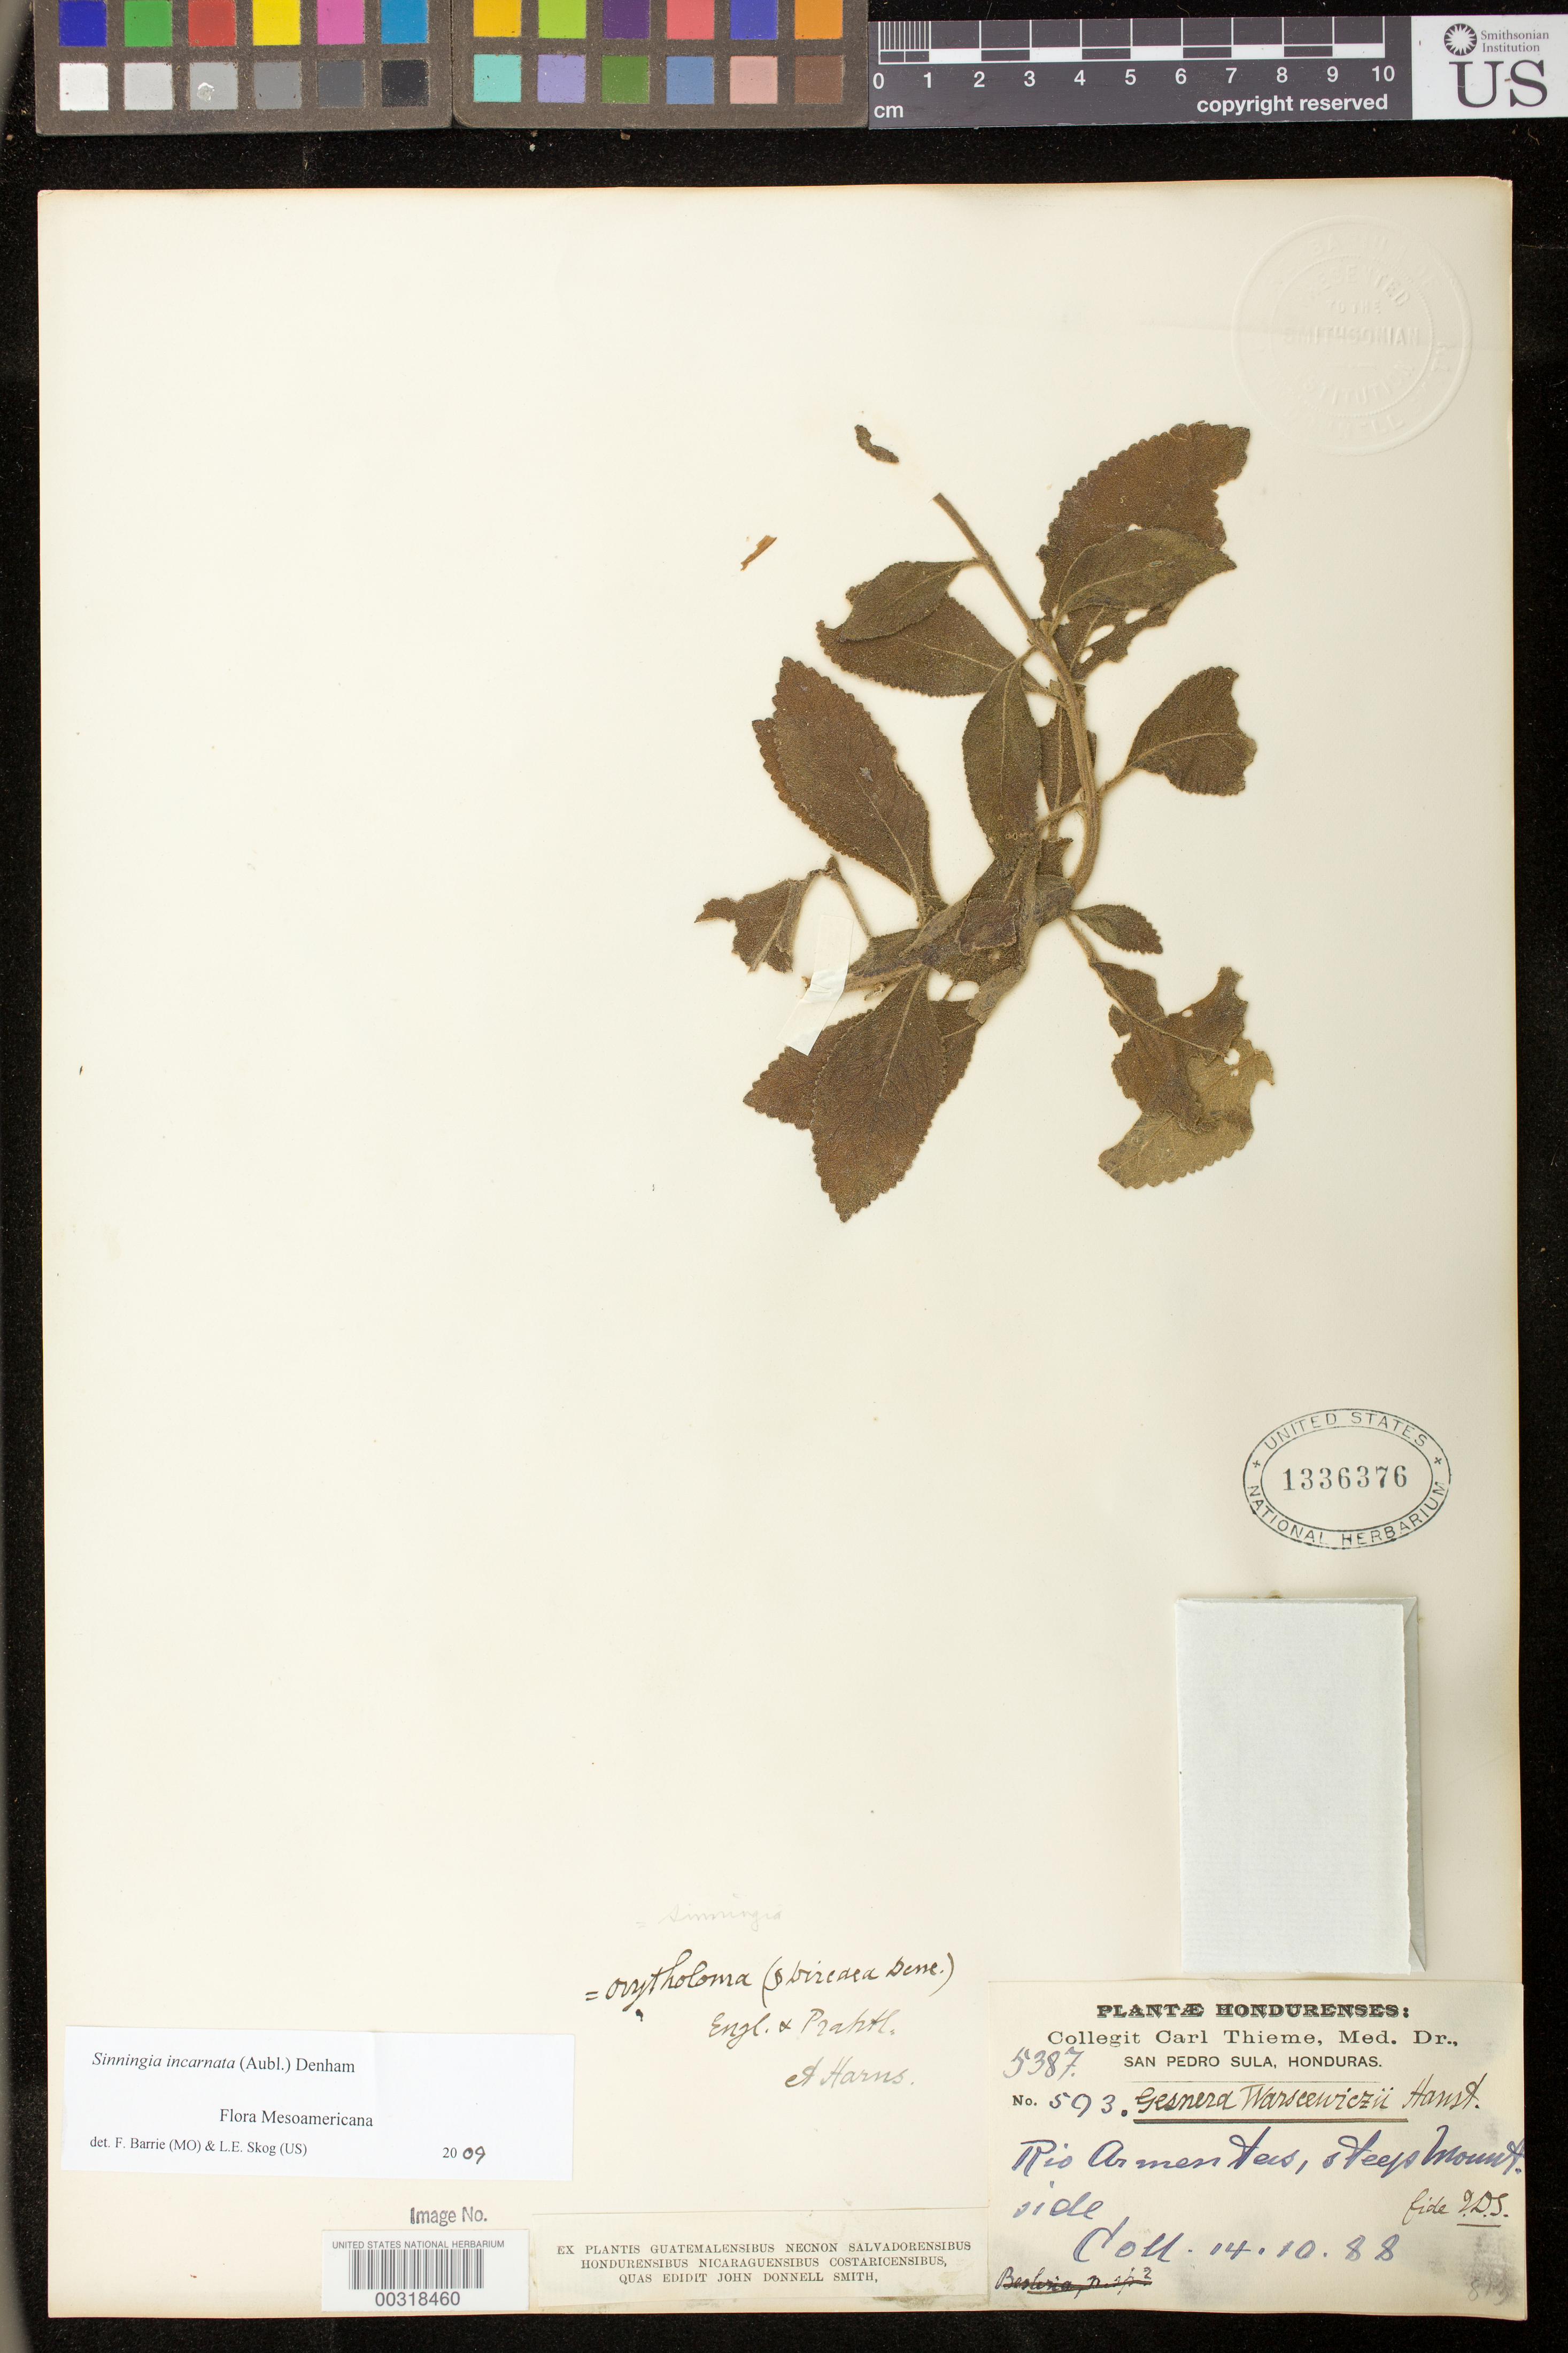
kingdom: Plantae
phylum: Tracheophyta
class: Magnoliopsida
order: Lamiales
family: Gesneriaceae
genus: Sinningia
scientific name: Sinningia incarnata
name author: (Aubl.) D.L. Denham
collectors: C. Thieme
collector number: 5387 /593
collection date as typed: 14 Oct 1888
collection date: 1888-10-14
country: Honduras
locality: San Pedro Sula, Rio Armentas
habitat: steep mount. side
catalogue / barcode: US 1336376